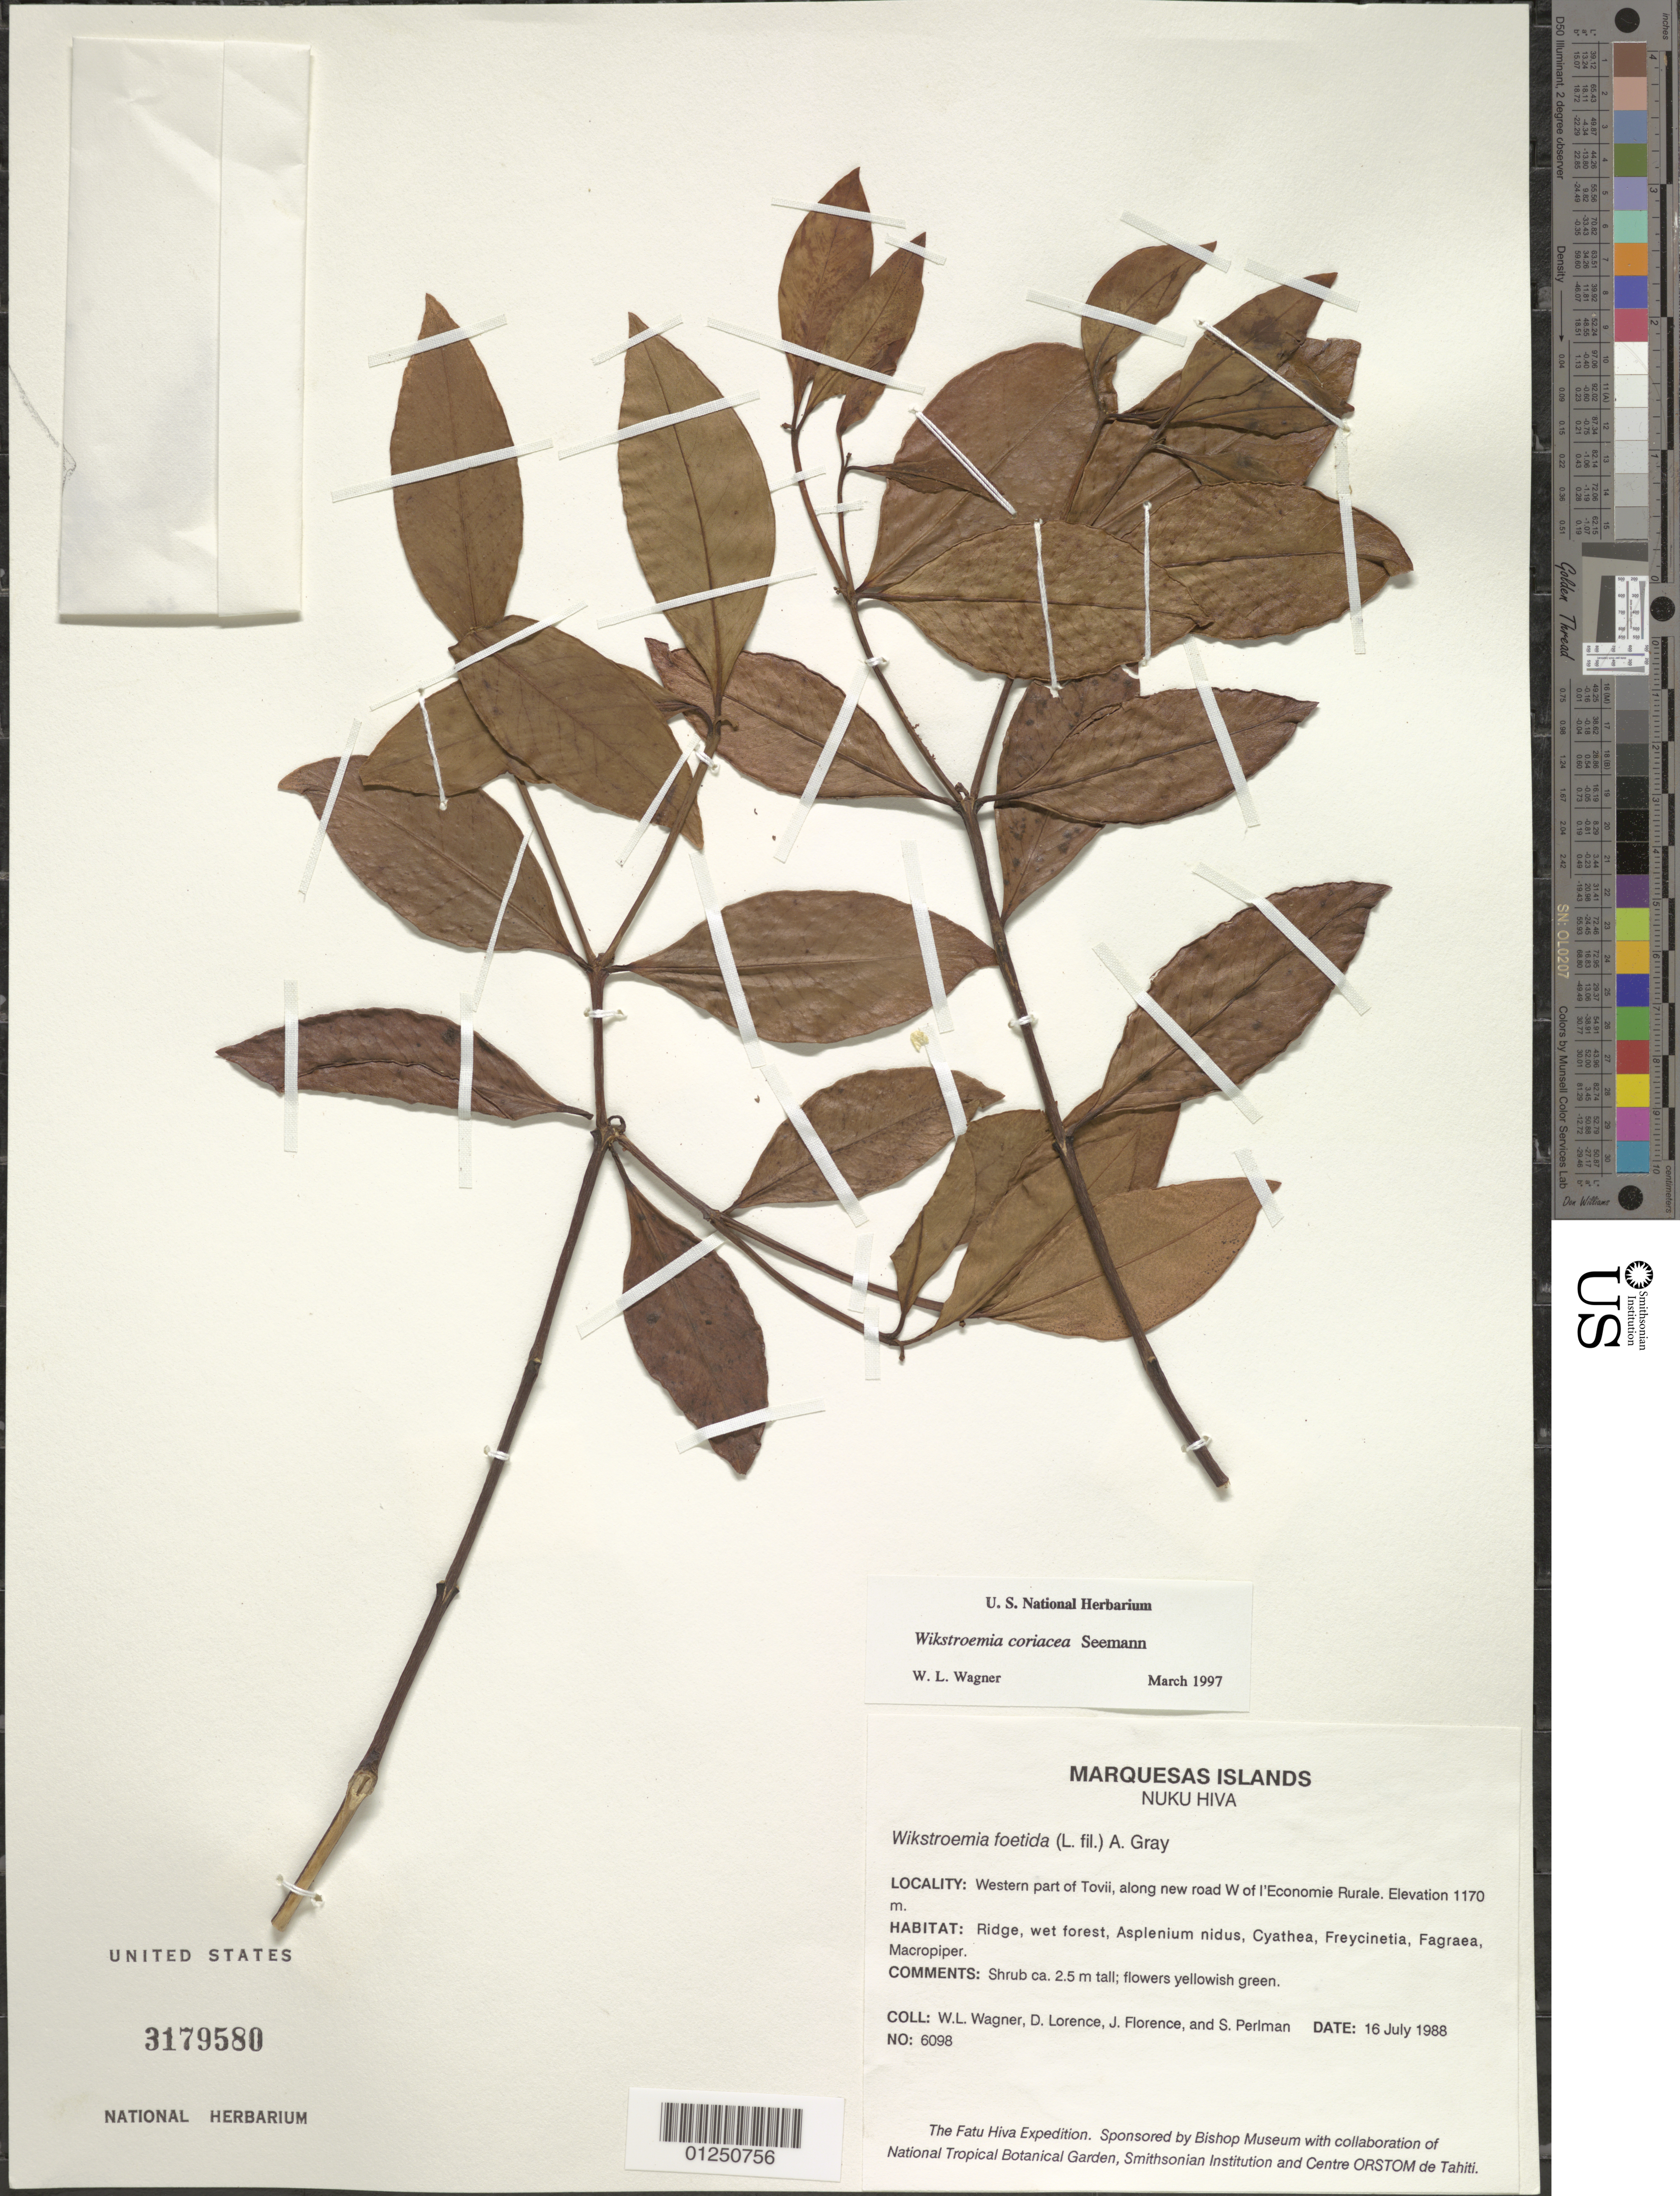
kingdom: Plantae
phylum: Tracheophyta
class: Magnoliopsida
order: Malvales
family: Thymelaeaceae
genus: Wikstroemia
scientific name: Wikstroemia coriacea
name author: Seem.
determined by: Florence, J.; Wagner, W. L.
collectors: W. L. Wagner, D. Lorence, J. Florence & S. P. Perlman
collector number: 6098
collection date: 1988-07-16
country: French Polynesia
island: Nuku Hiva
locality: W part of Toovii, along new road W of l'Economie Rurale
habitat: Ridge, wet forest, Asplenium nidus, Cyathea, Freycinetia, Fagraea, Macropiper.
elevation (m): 1170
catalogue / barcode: US 3179580